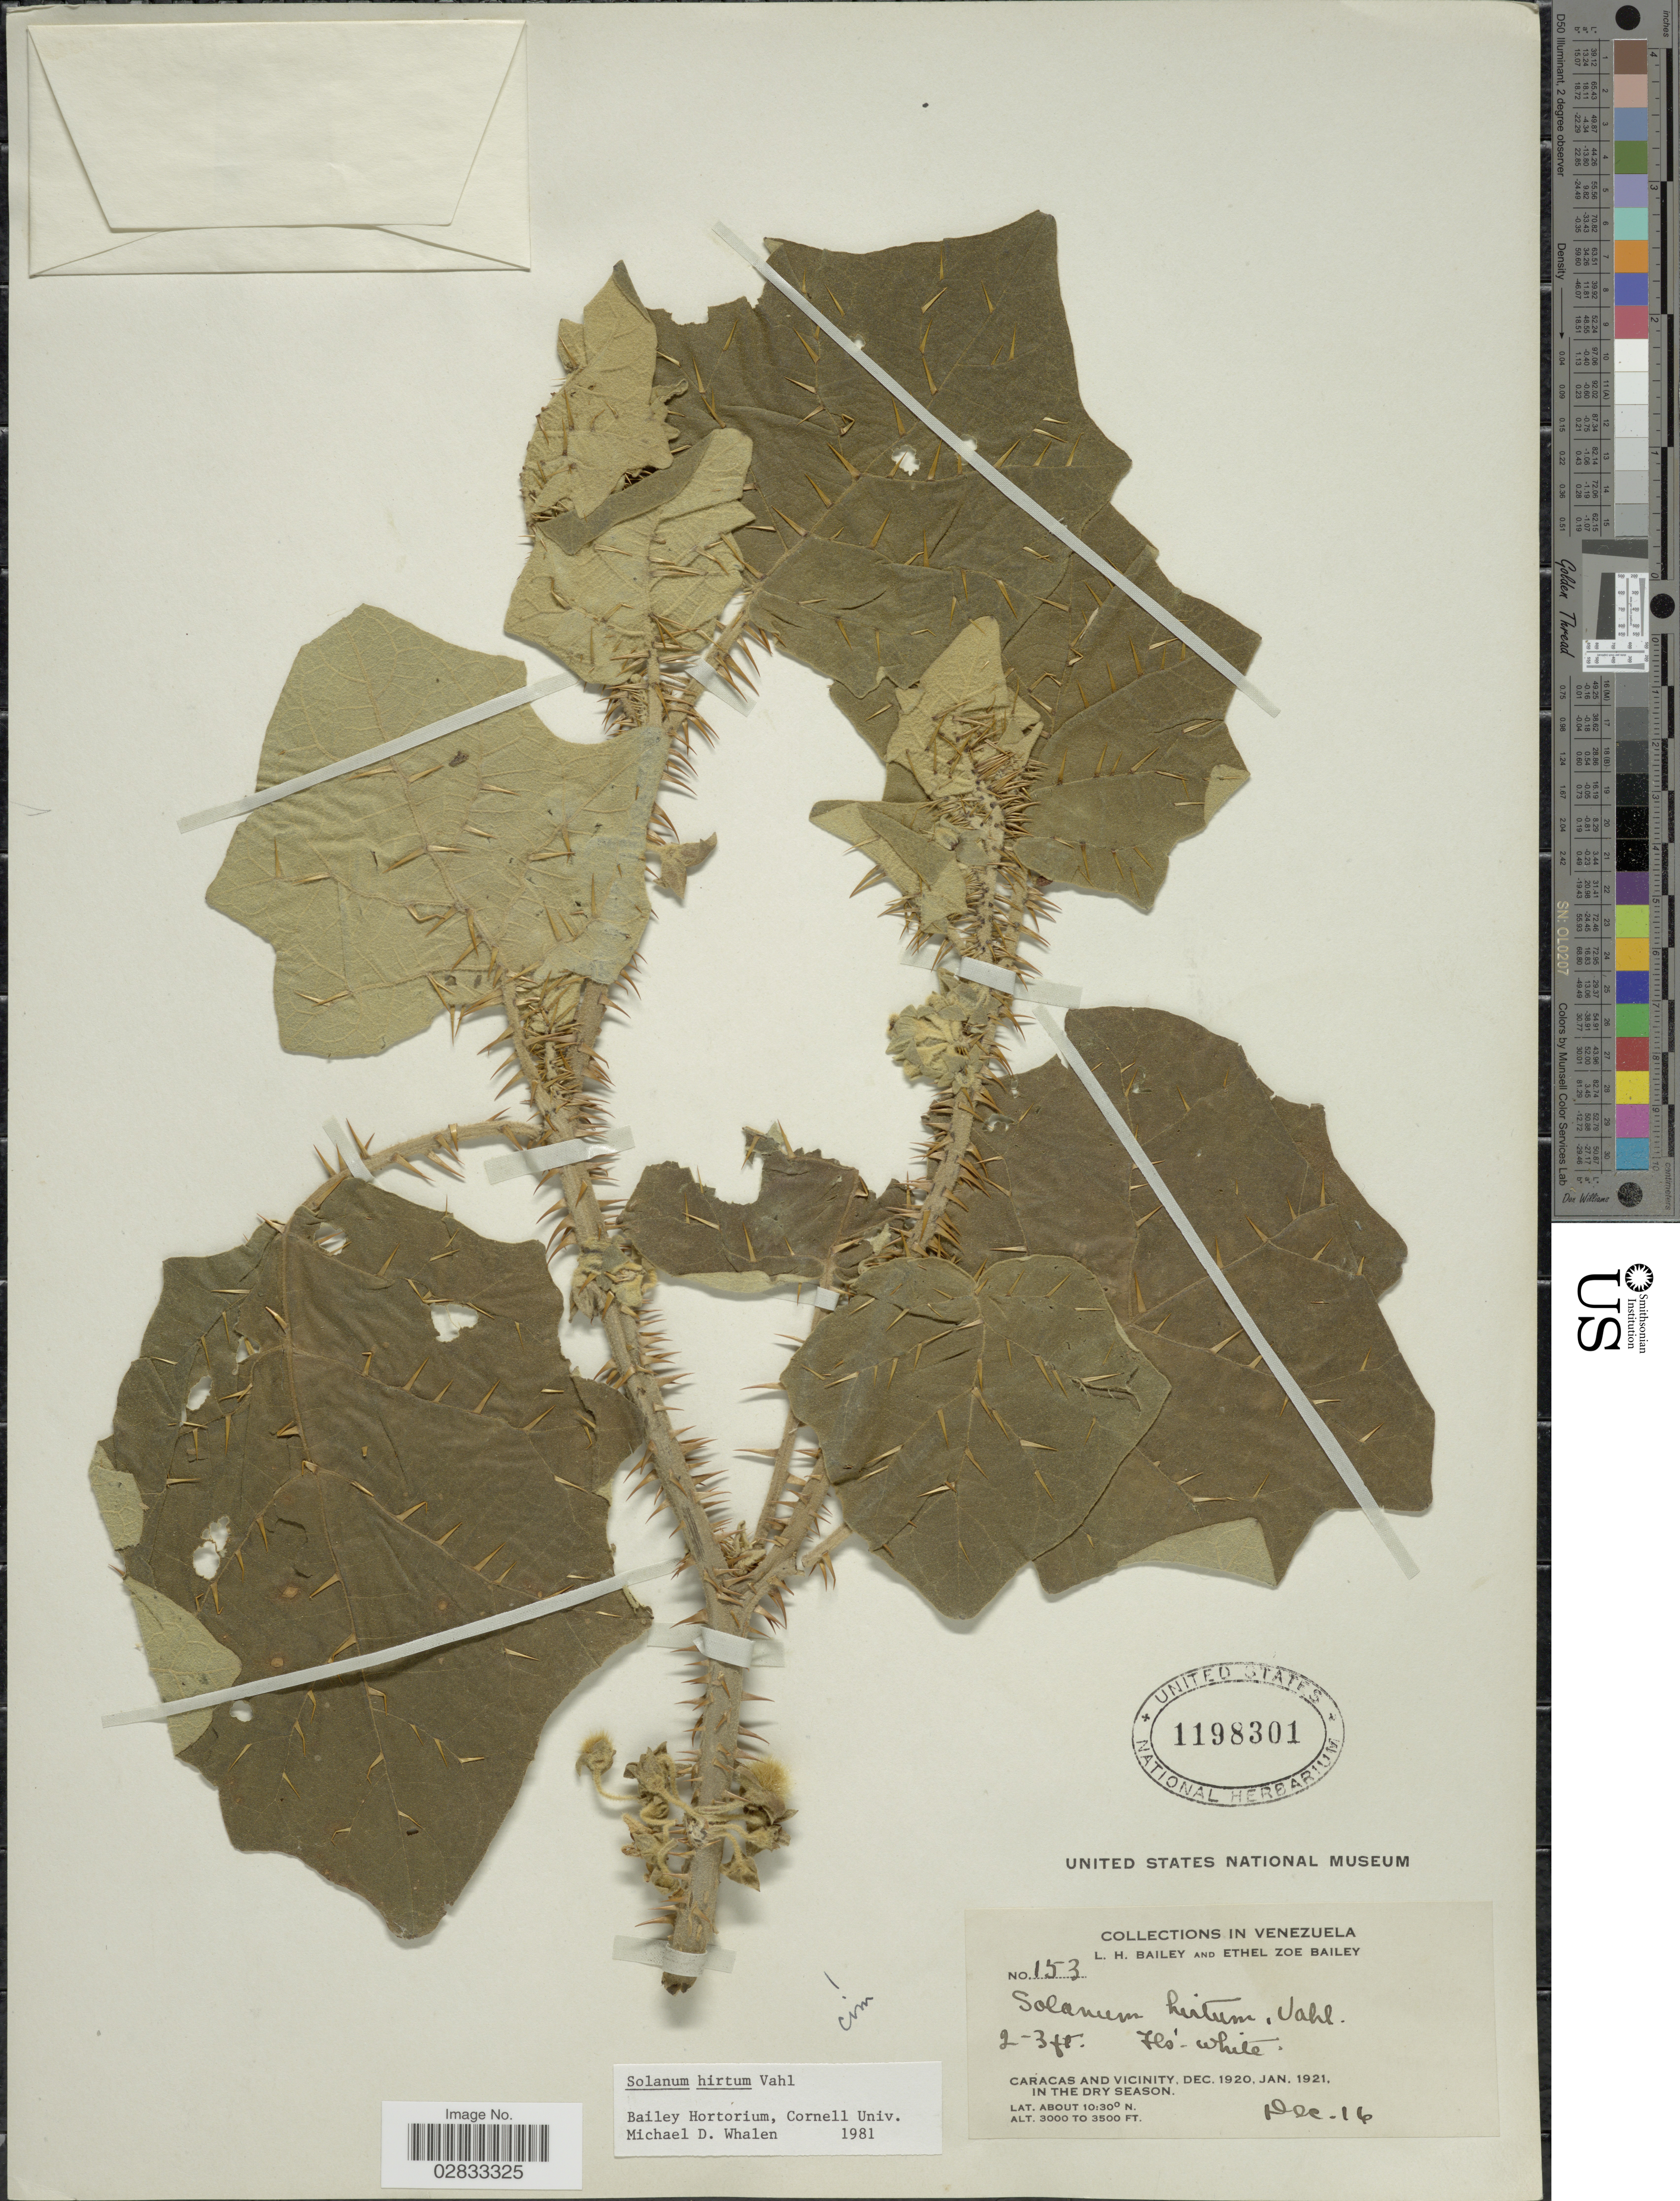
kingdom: Plantae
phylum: Tracheophyta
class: Magnoliopsida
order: Solanales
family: Solanaceae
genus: Solanum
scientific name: Solanum hirtum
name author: Vahl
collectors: L. H. Bailey & E. Z. Bailey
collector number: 153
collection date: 1920-12-16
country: Venezuela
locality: Caracas and vicinity.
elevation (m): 914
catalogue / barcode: US 1198301